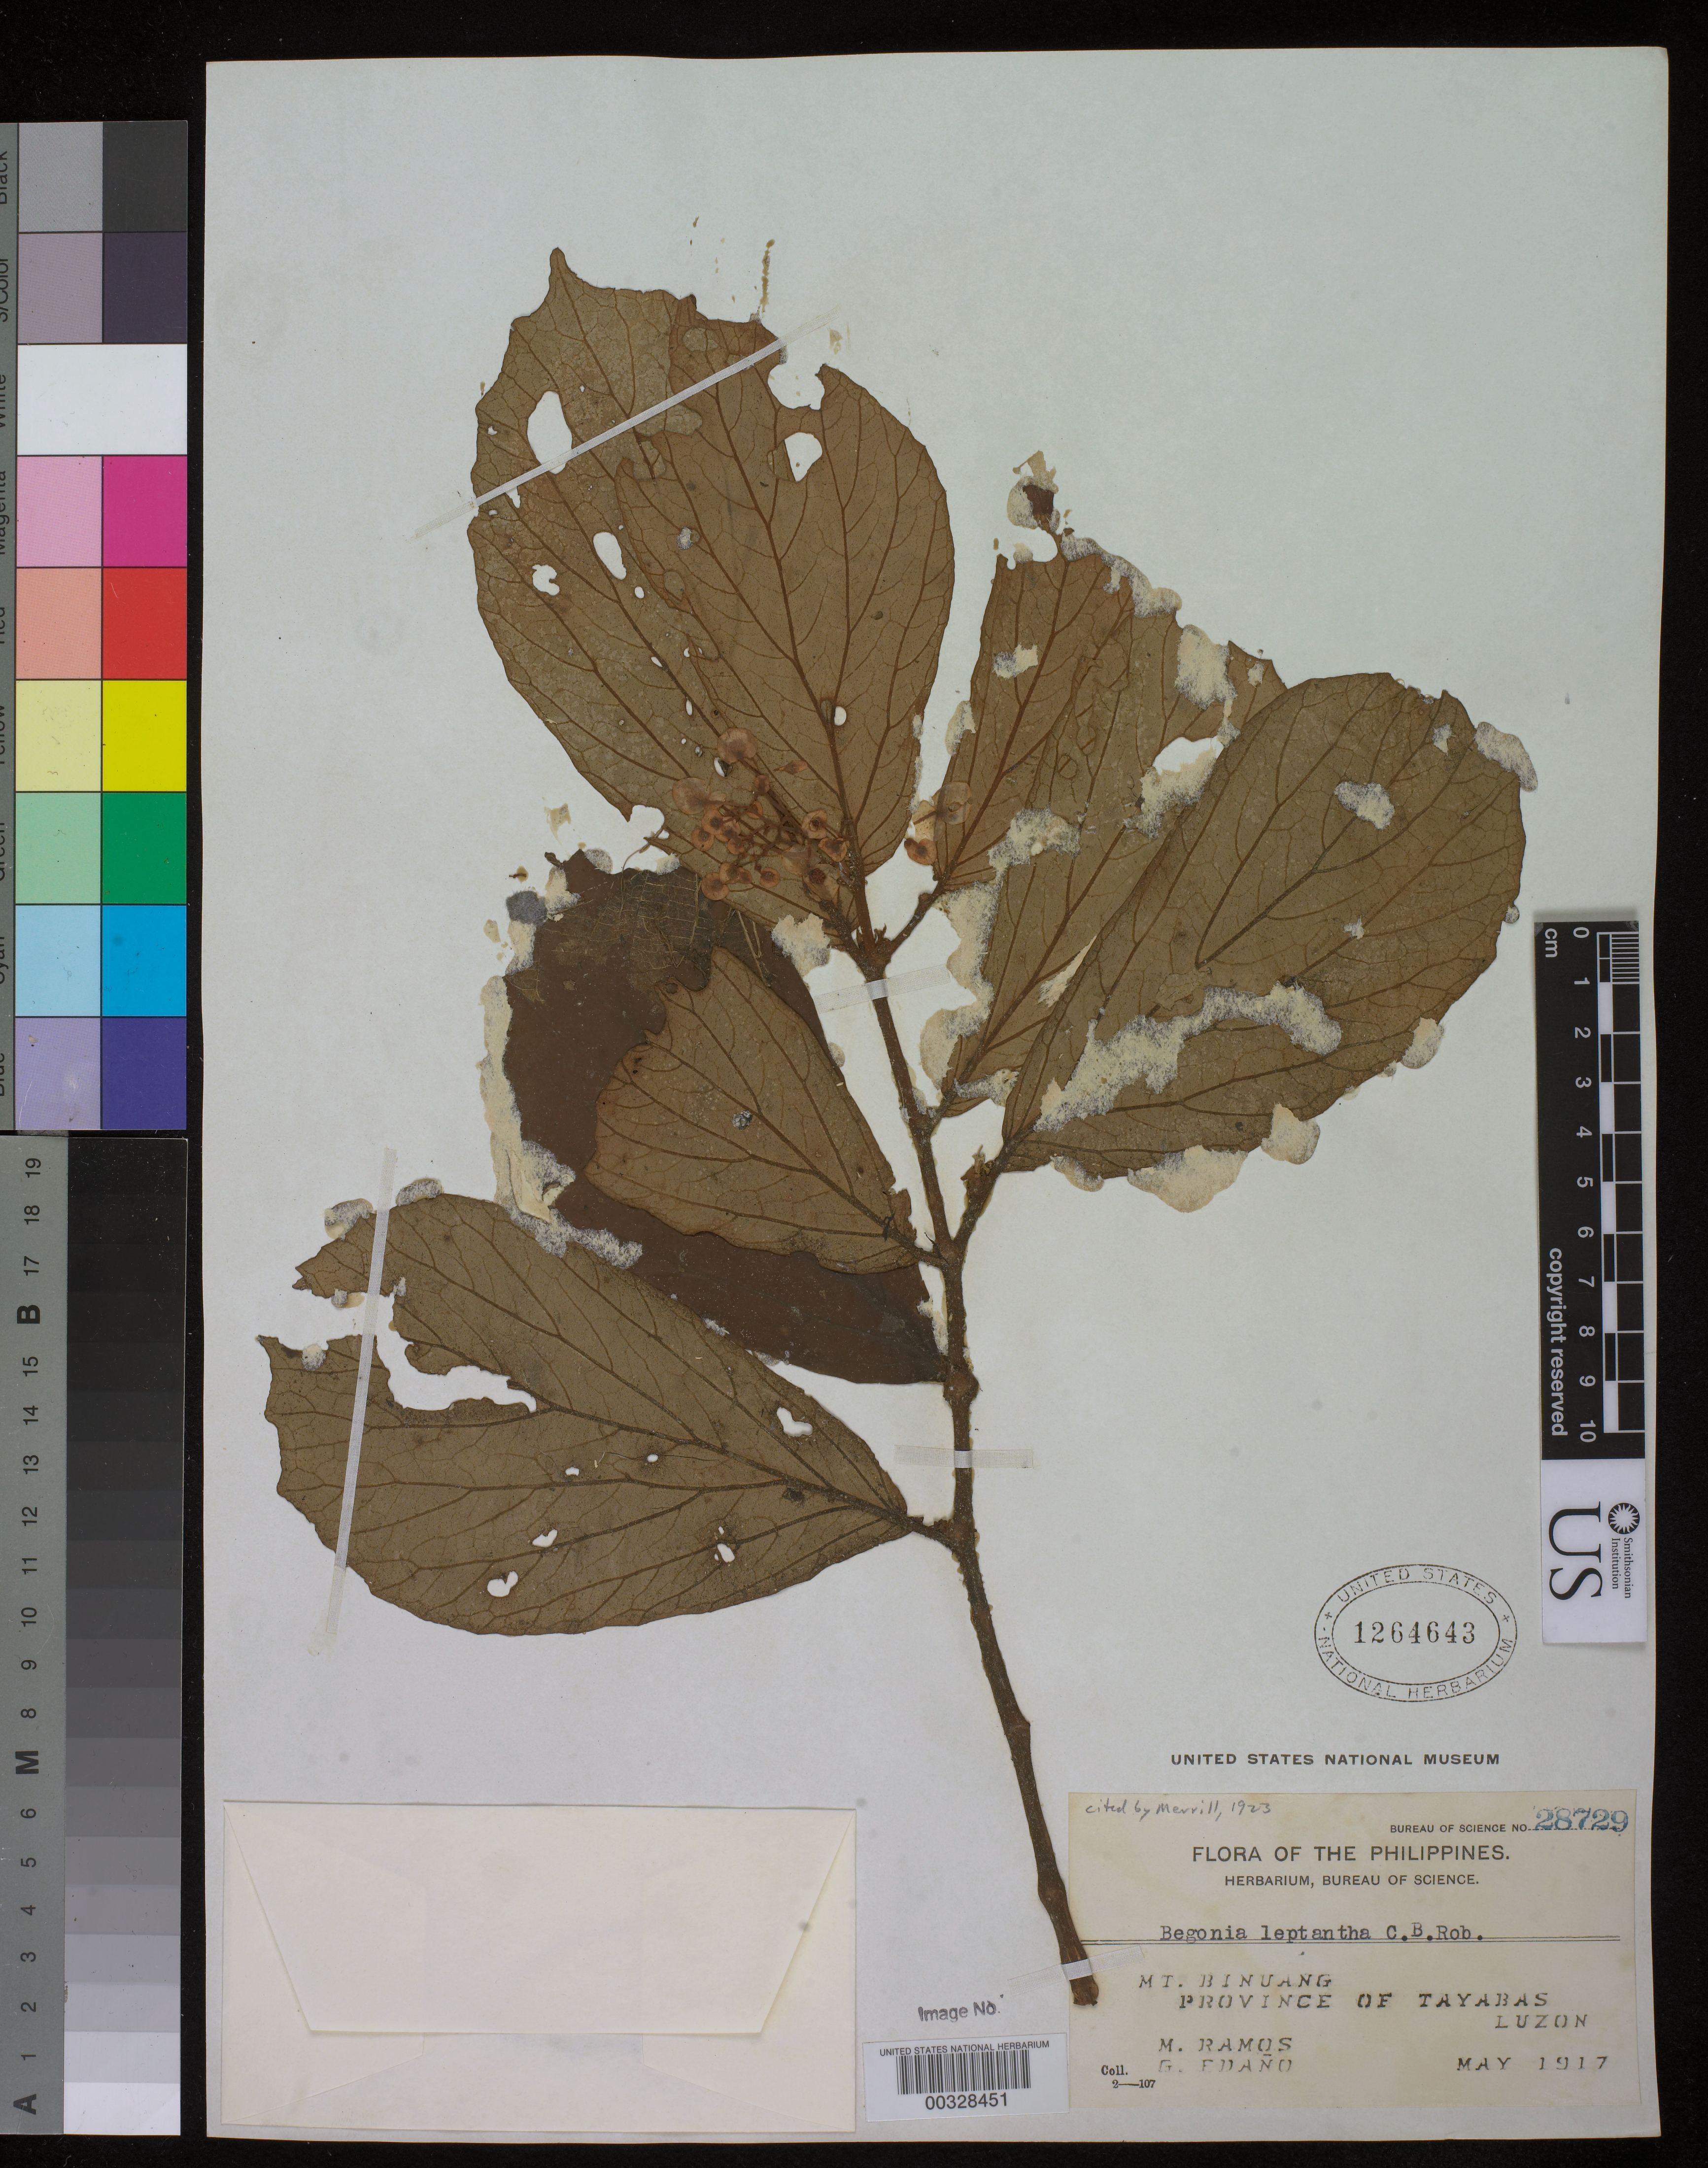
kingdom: Plantae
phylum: Tracheophyta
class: Magnoliopsida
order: Cucurbitales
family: Begoniaceae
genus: Begonia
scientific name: Begonia leptantha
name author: C.B. Rob.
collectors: M. Ramos & G. E. Edaño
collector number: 28729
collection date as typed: May 1917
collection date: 1917-05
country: Philippines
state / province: Calabarzon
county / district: Quezon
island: Luzon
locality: Mt. binuang, tayabas prov. [= quezon province]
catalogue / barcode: US 1264643